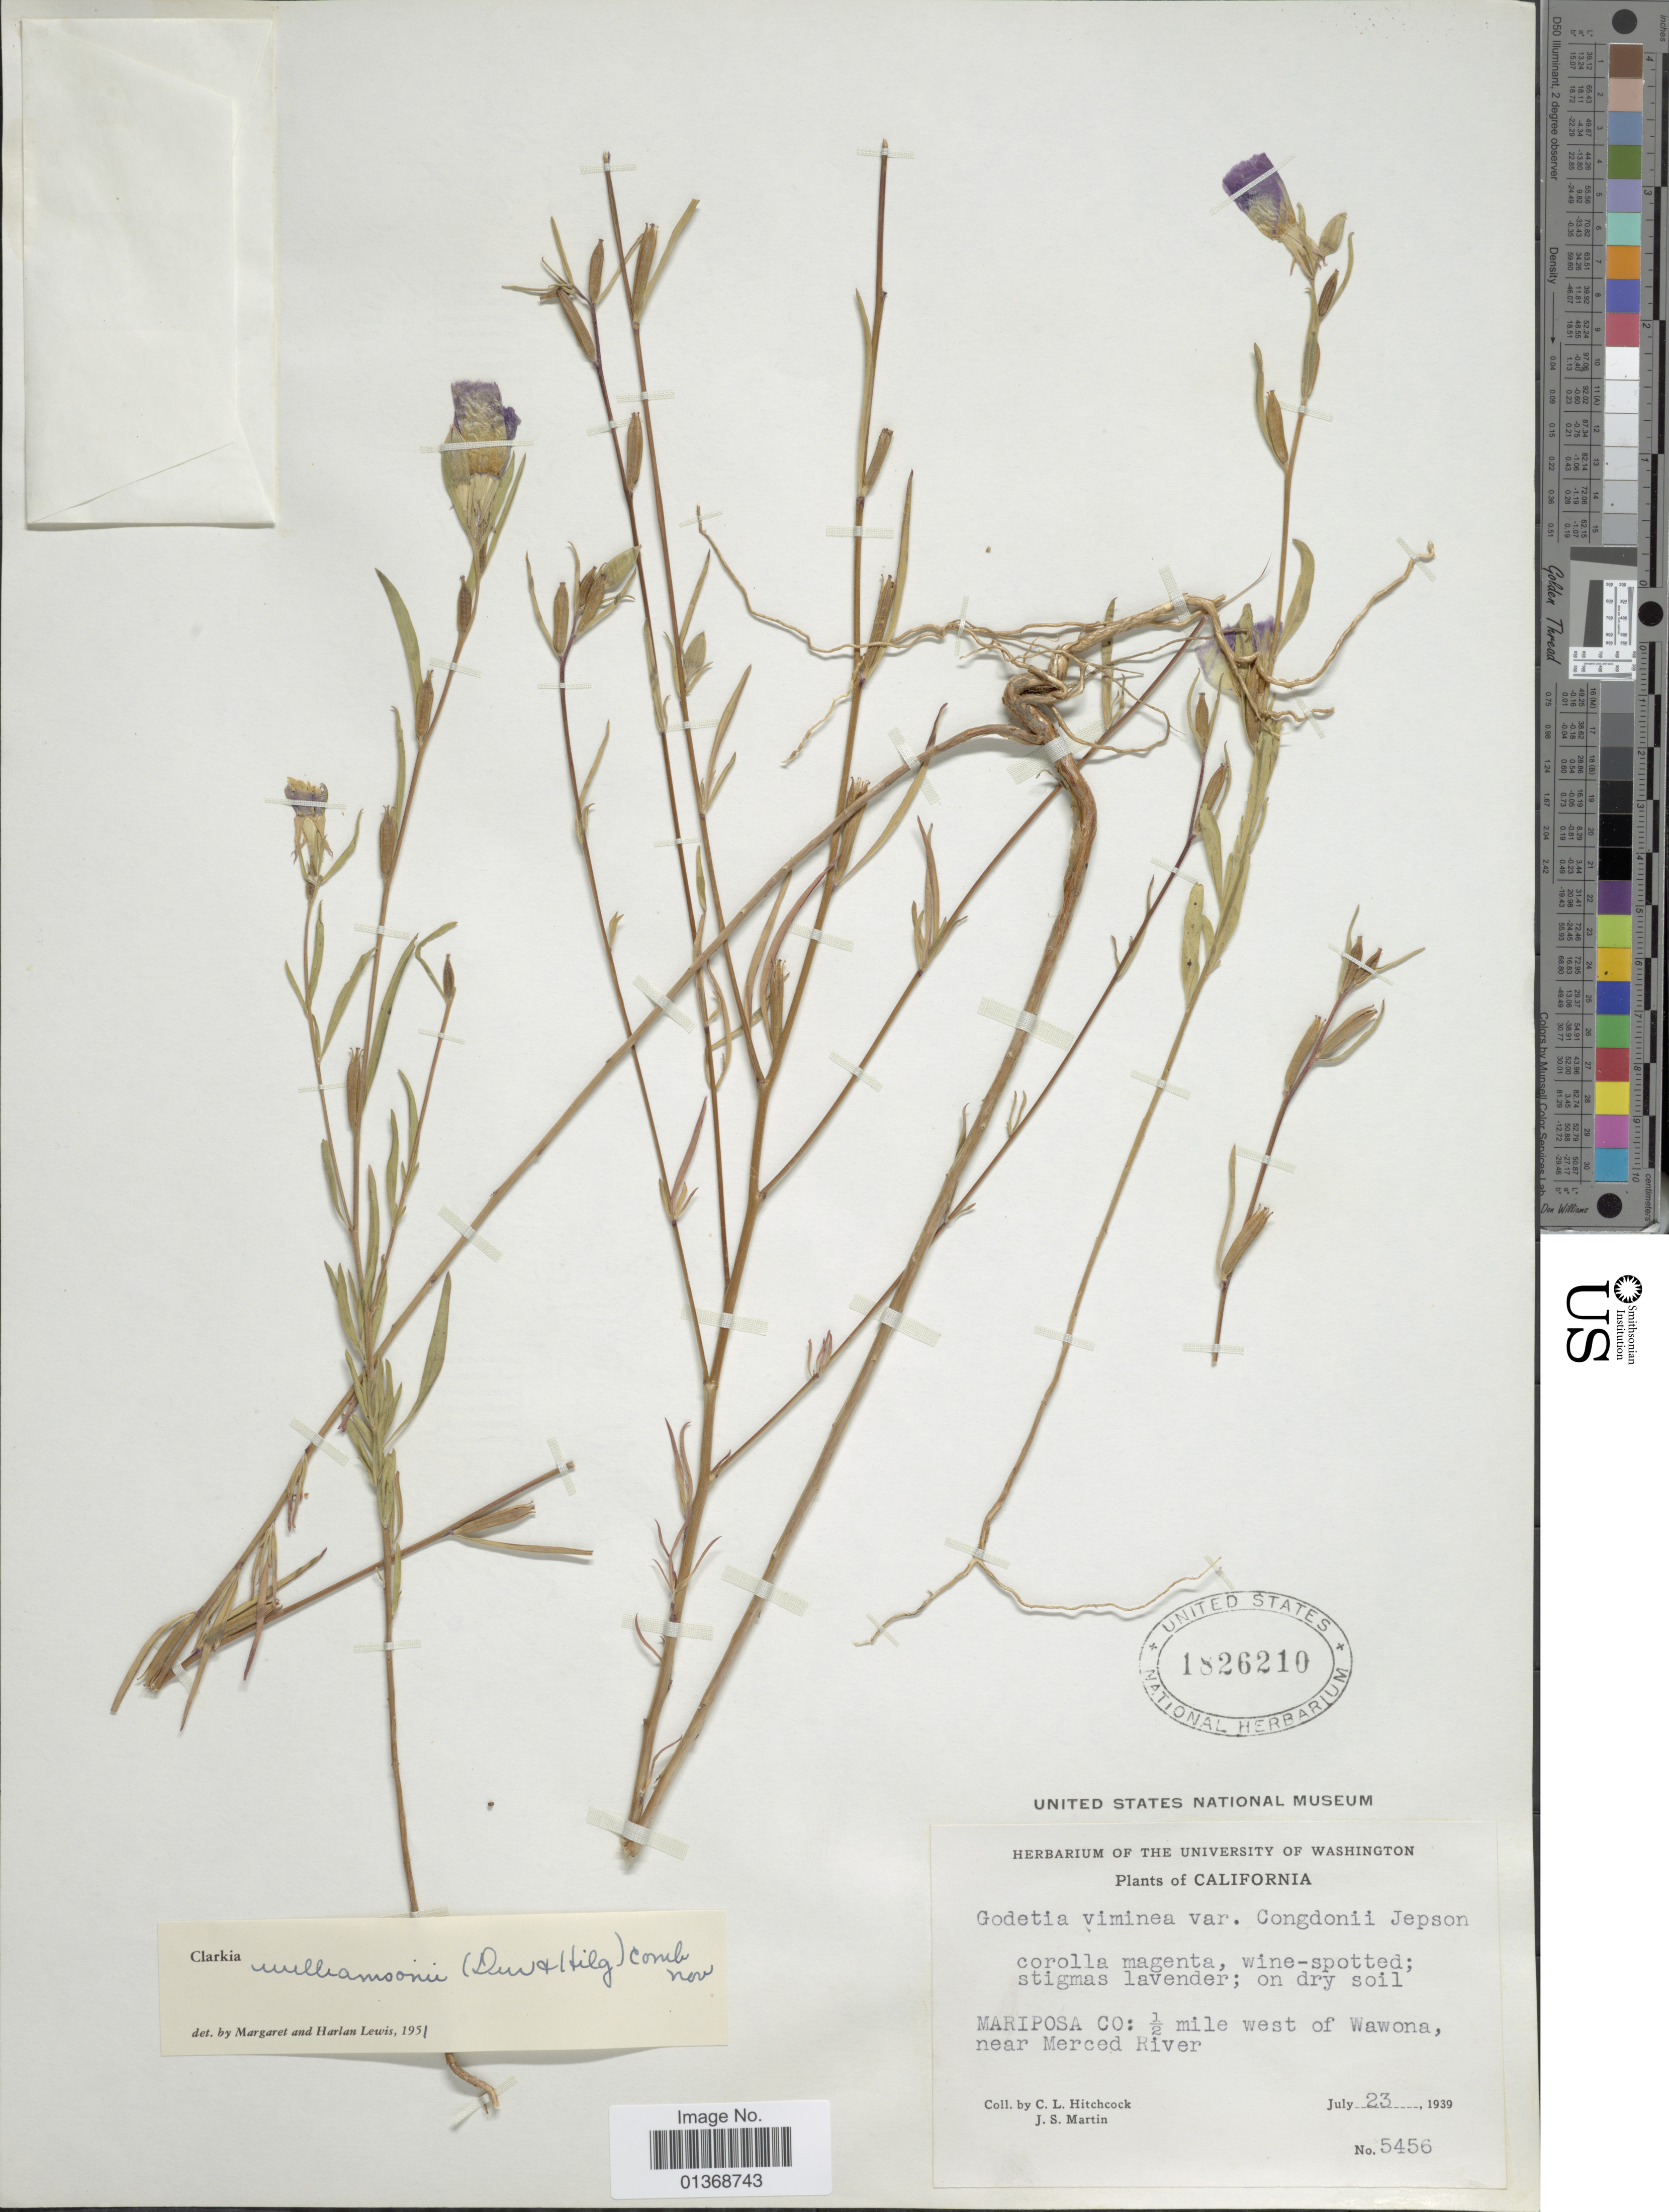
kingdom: Plantae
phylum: Tracheophyta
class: Magnoliopsida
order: Myrtales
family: Onagraceae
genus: Clarkia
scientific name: Clarkia williamsonii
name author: (Durand & Hilg.) F. H. Lewis & M.E. Lewis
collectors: C. L. Hitchcock & J. S. Martin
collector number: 5456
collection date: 1939-07-23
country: United States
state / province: California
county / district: Mariposa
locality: Mariposa Co: ½ mile west of Wawona, near Merced River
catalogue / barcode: US 1826210